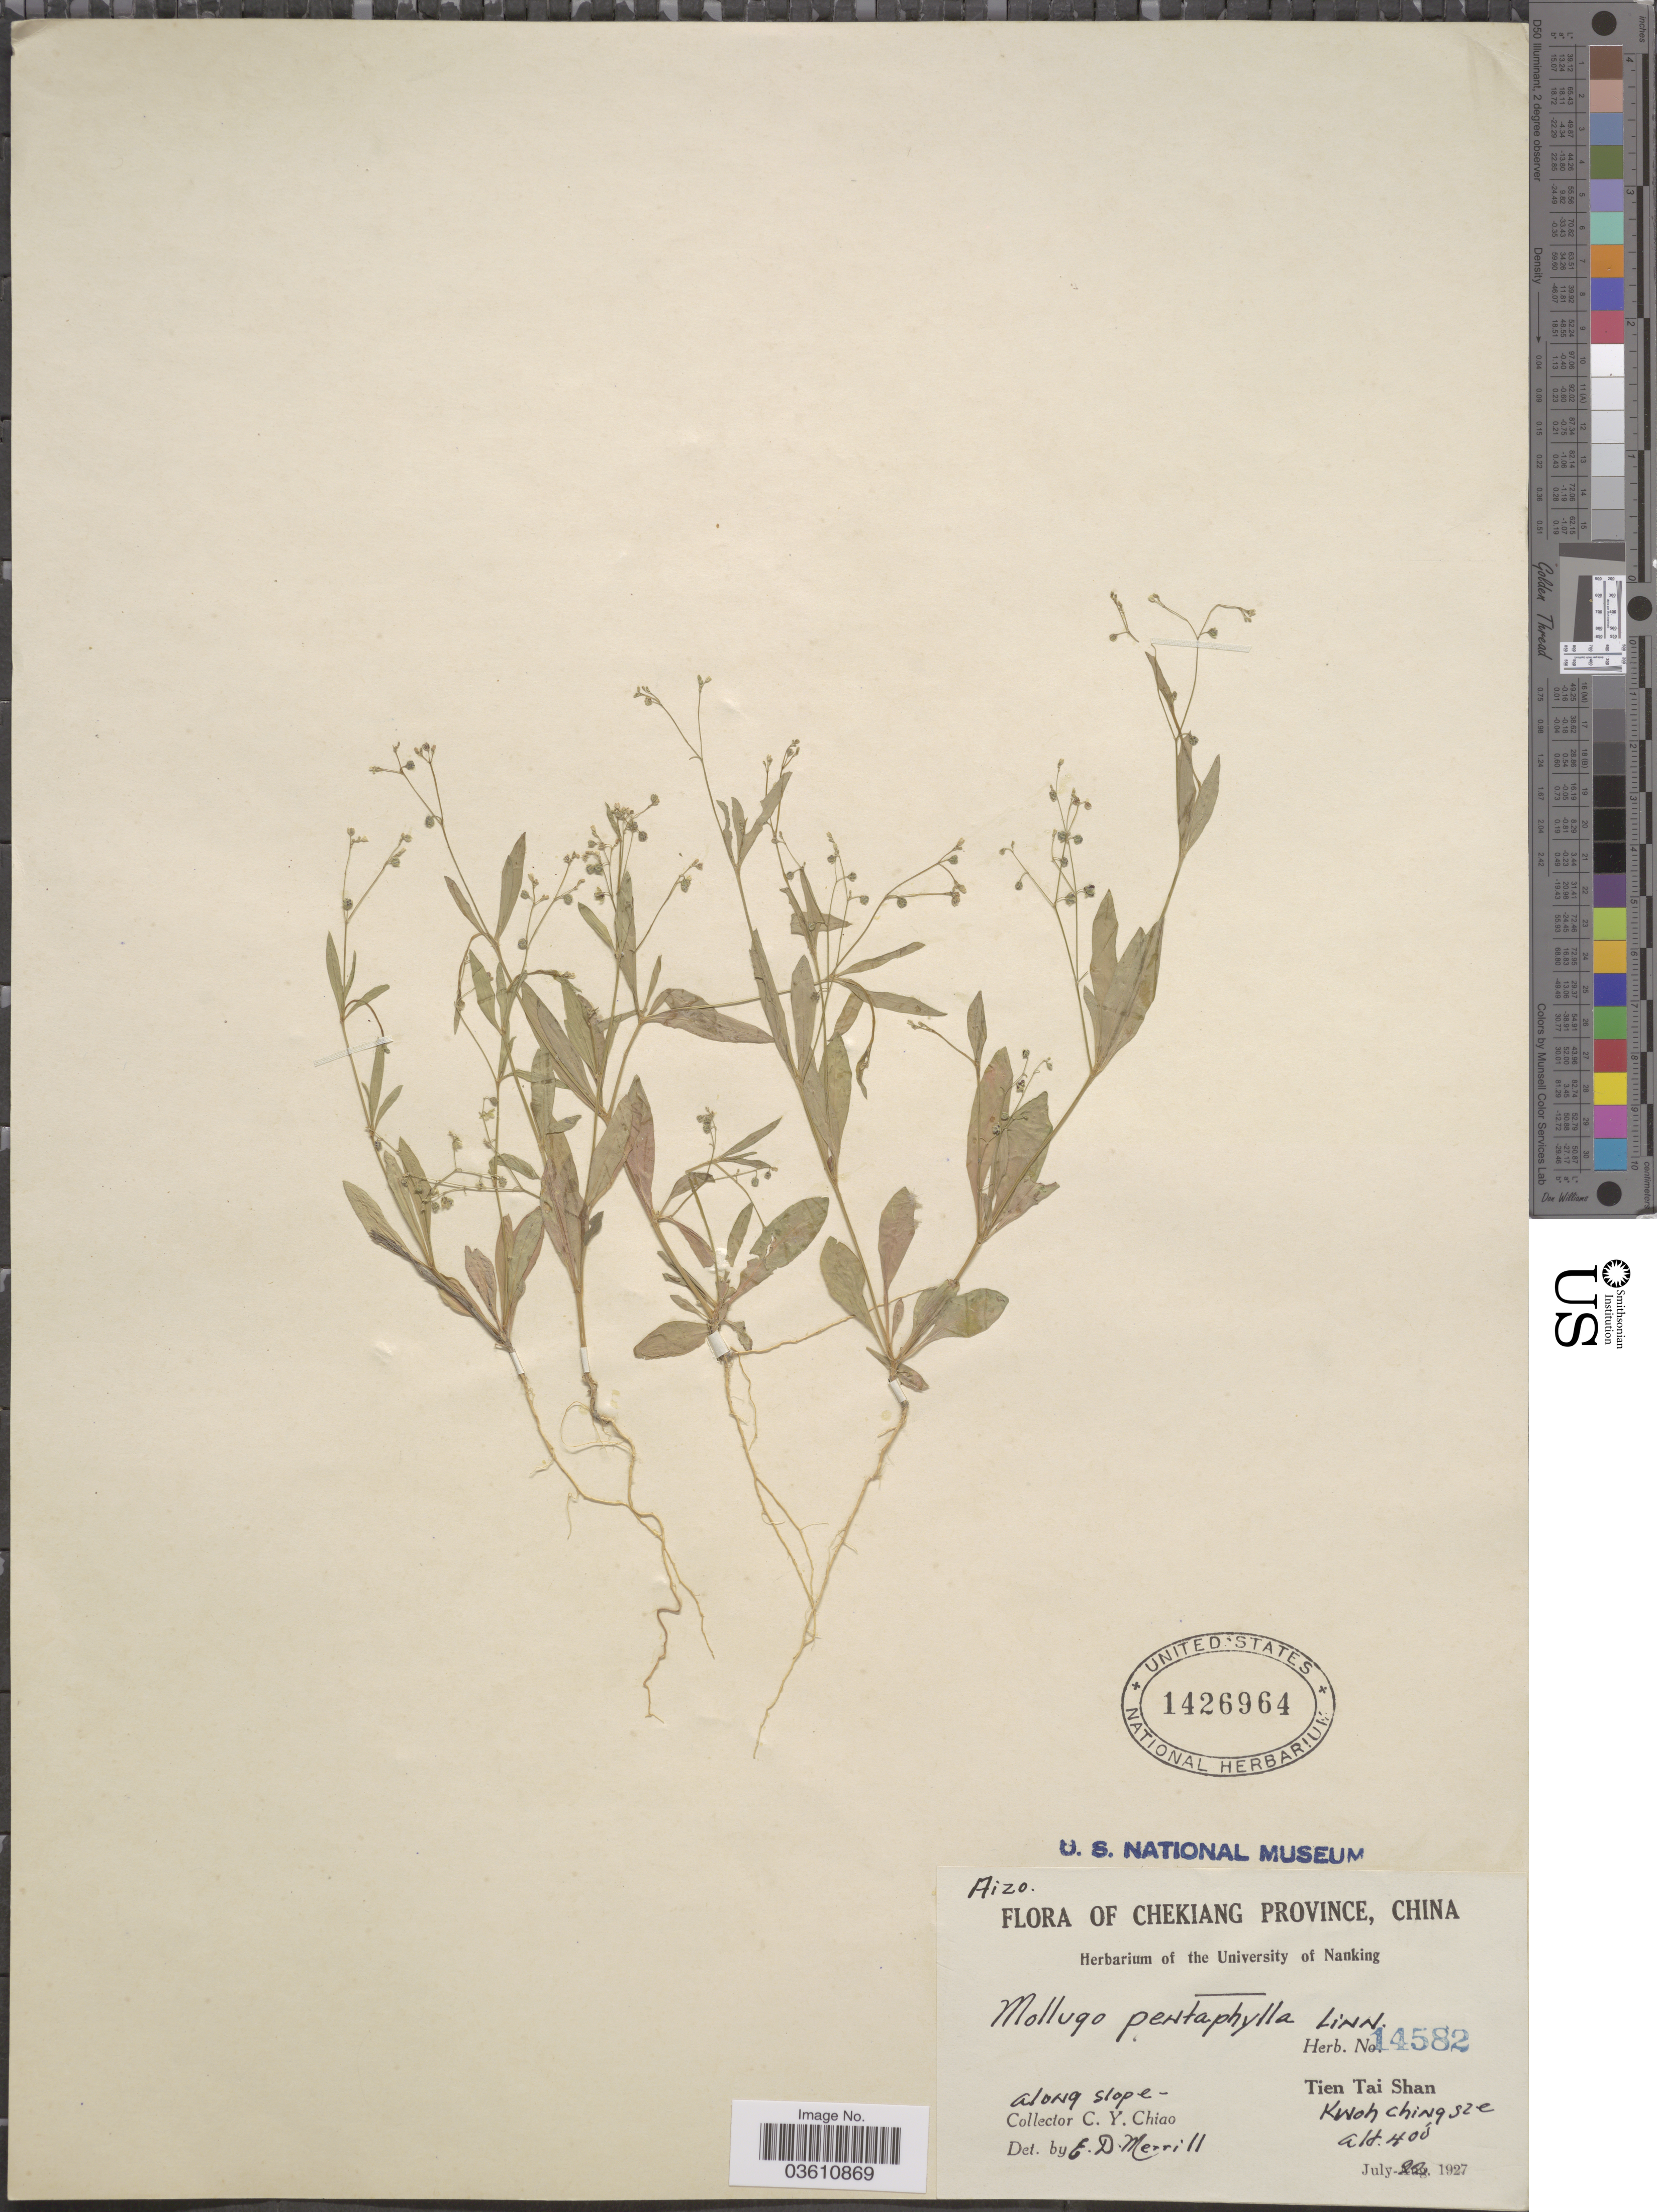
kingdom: Plantae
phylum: Tracheophyta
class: Magnoliopsida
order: Caryophyllales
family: Molluginaceae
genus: Trigastrotheca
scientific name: Trigastrotheca pentaphylla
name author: (L.) Thulin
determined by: Strong, Mark T., (BOT), Smithsonian Institution - National Museum of Natural History (UNITED STATES)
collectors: C. Y. Chiao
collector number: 14582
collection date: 1927-07-22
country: China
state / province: Zhejiang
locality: Chekiang Province, Tien Tai Shan Kwoh Chingsze.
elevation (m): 122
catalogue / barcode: US 1426964